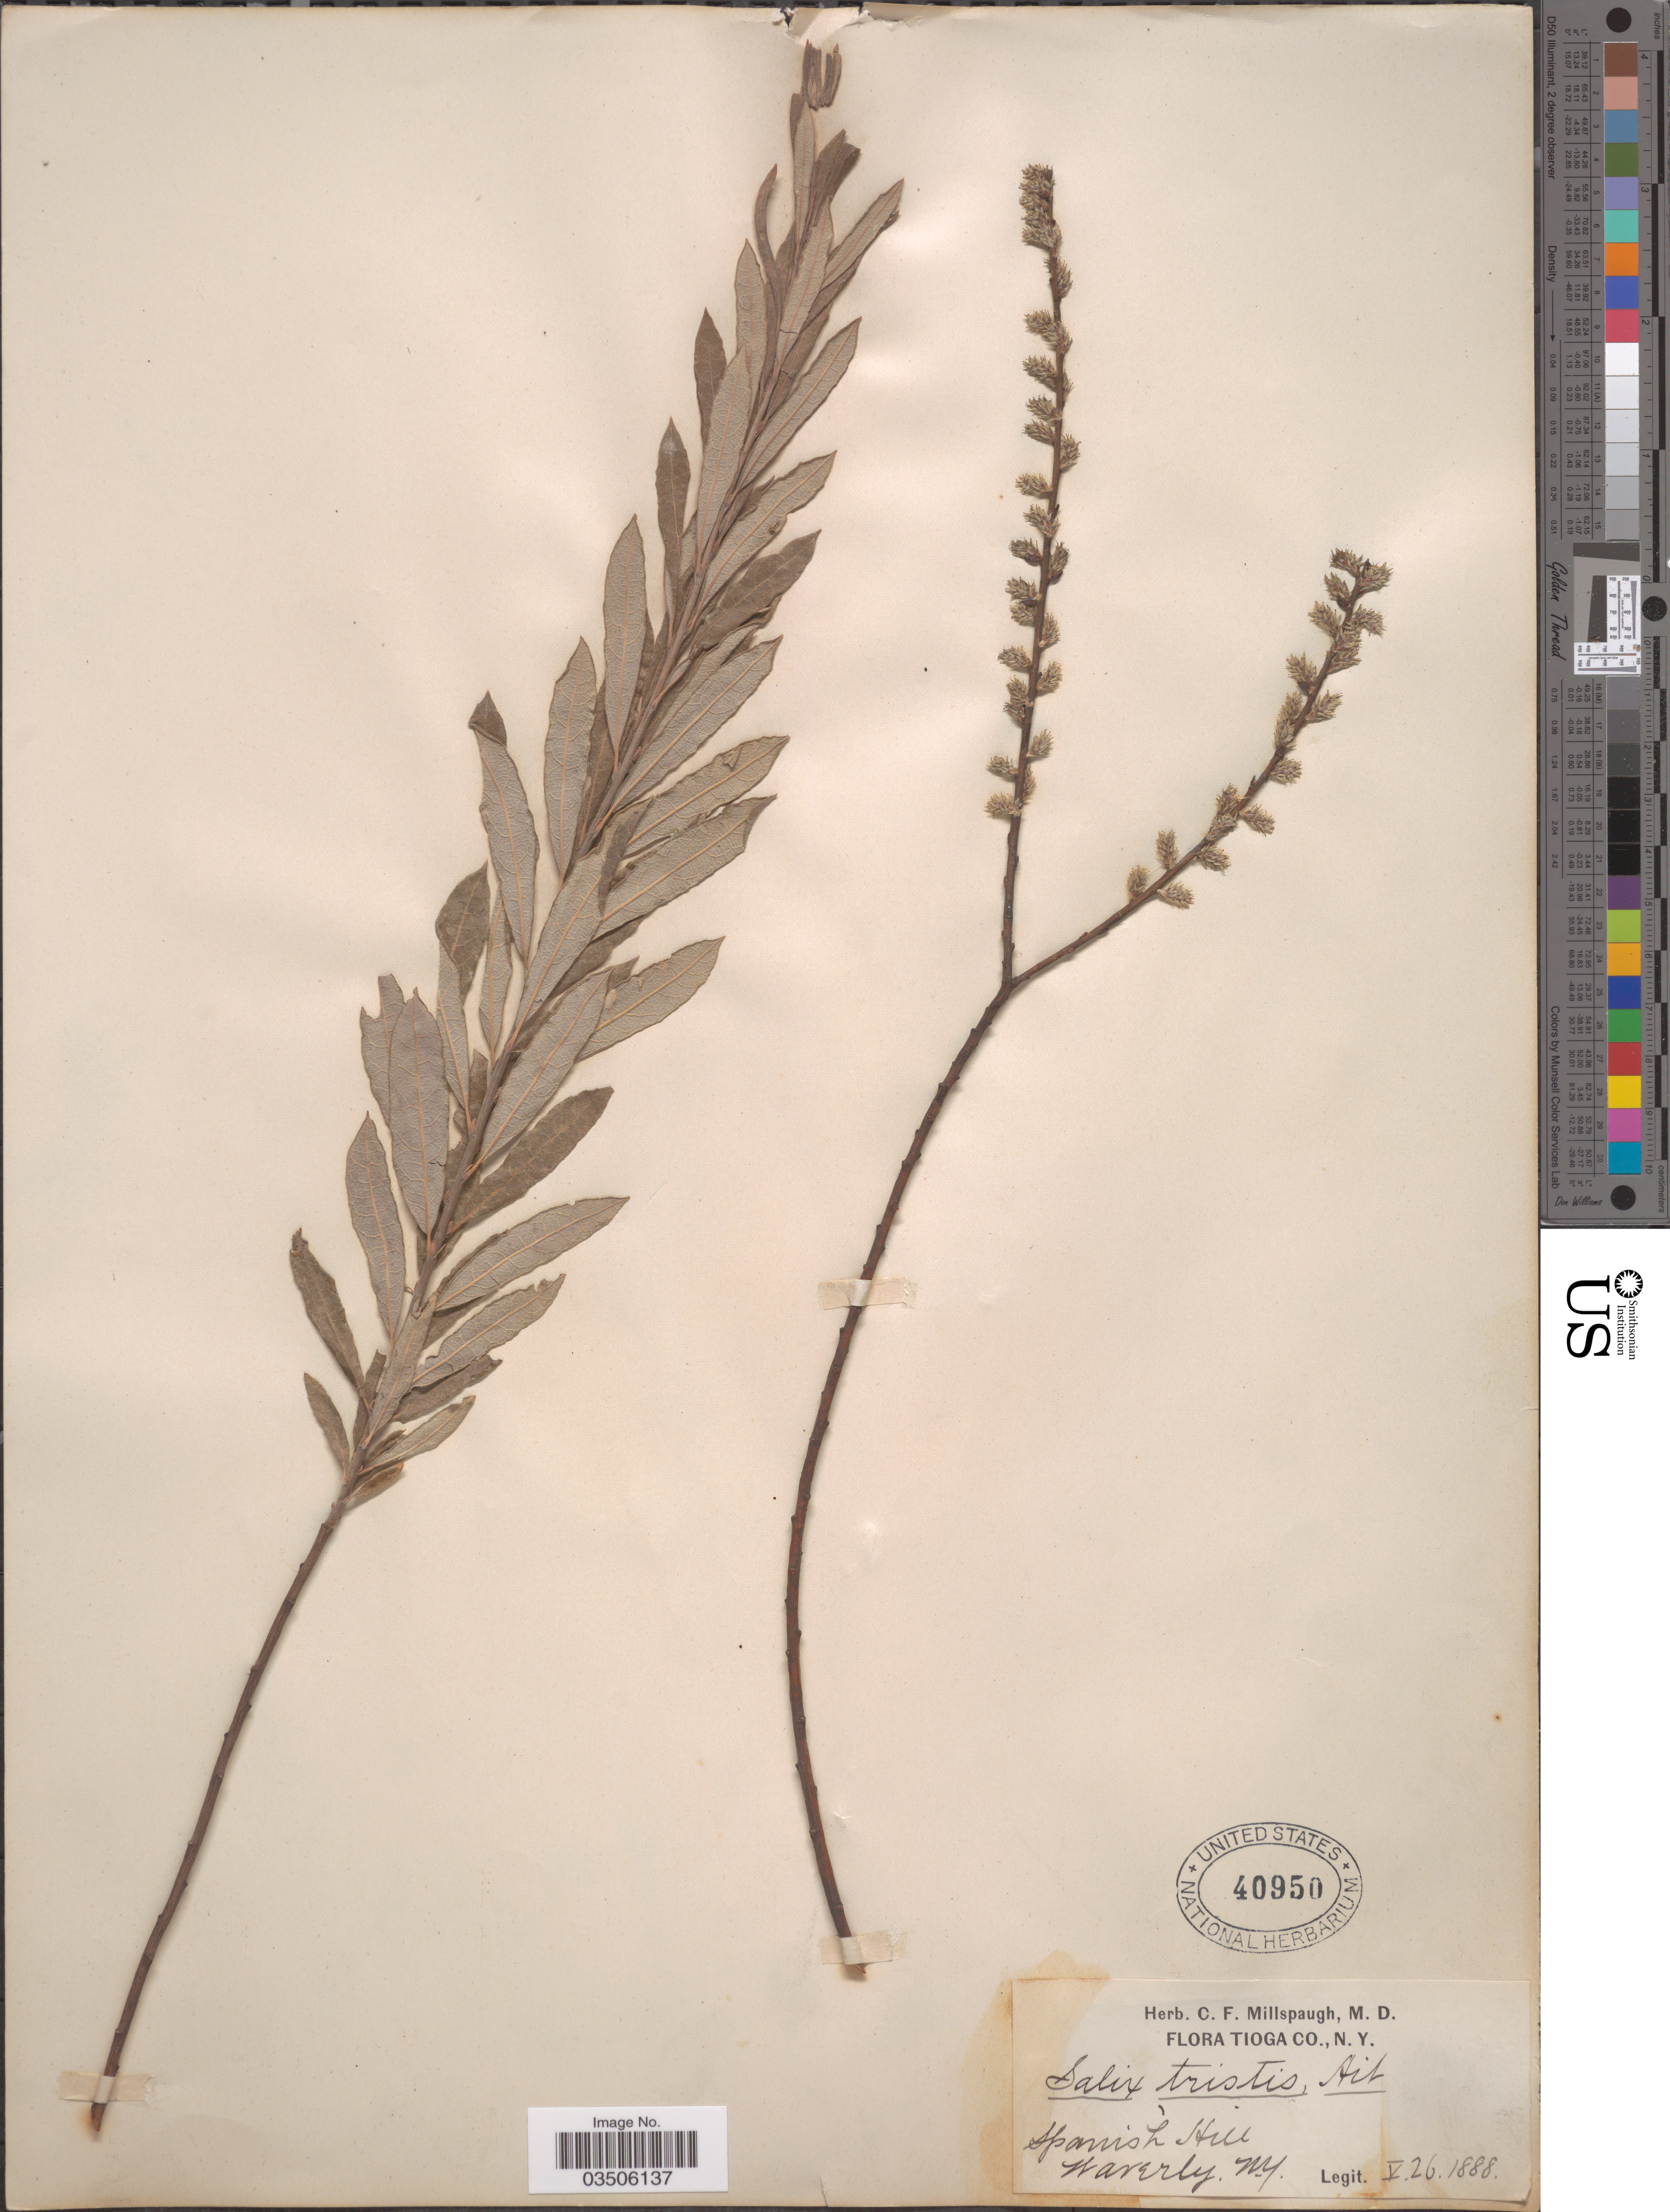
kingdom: Plantae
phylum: Tracheophyta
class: Magnoliopsida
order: Malpighiales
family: Salicaceae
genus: Salix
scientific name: Salix tristis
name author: Aiton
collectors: C. F. Millspaugh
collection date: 1888-05-26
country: United States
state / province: New York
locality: Tioga Co. Spanish Hill, Waverly.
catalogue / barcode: US 40950